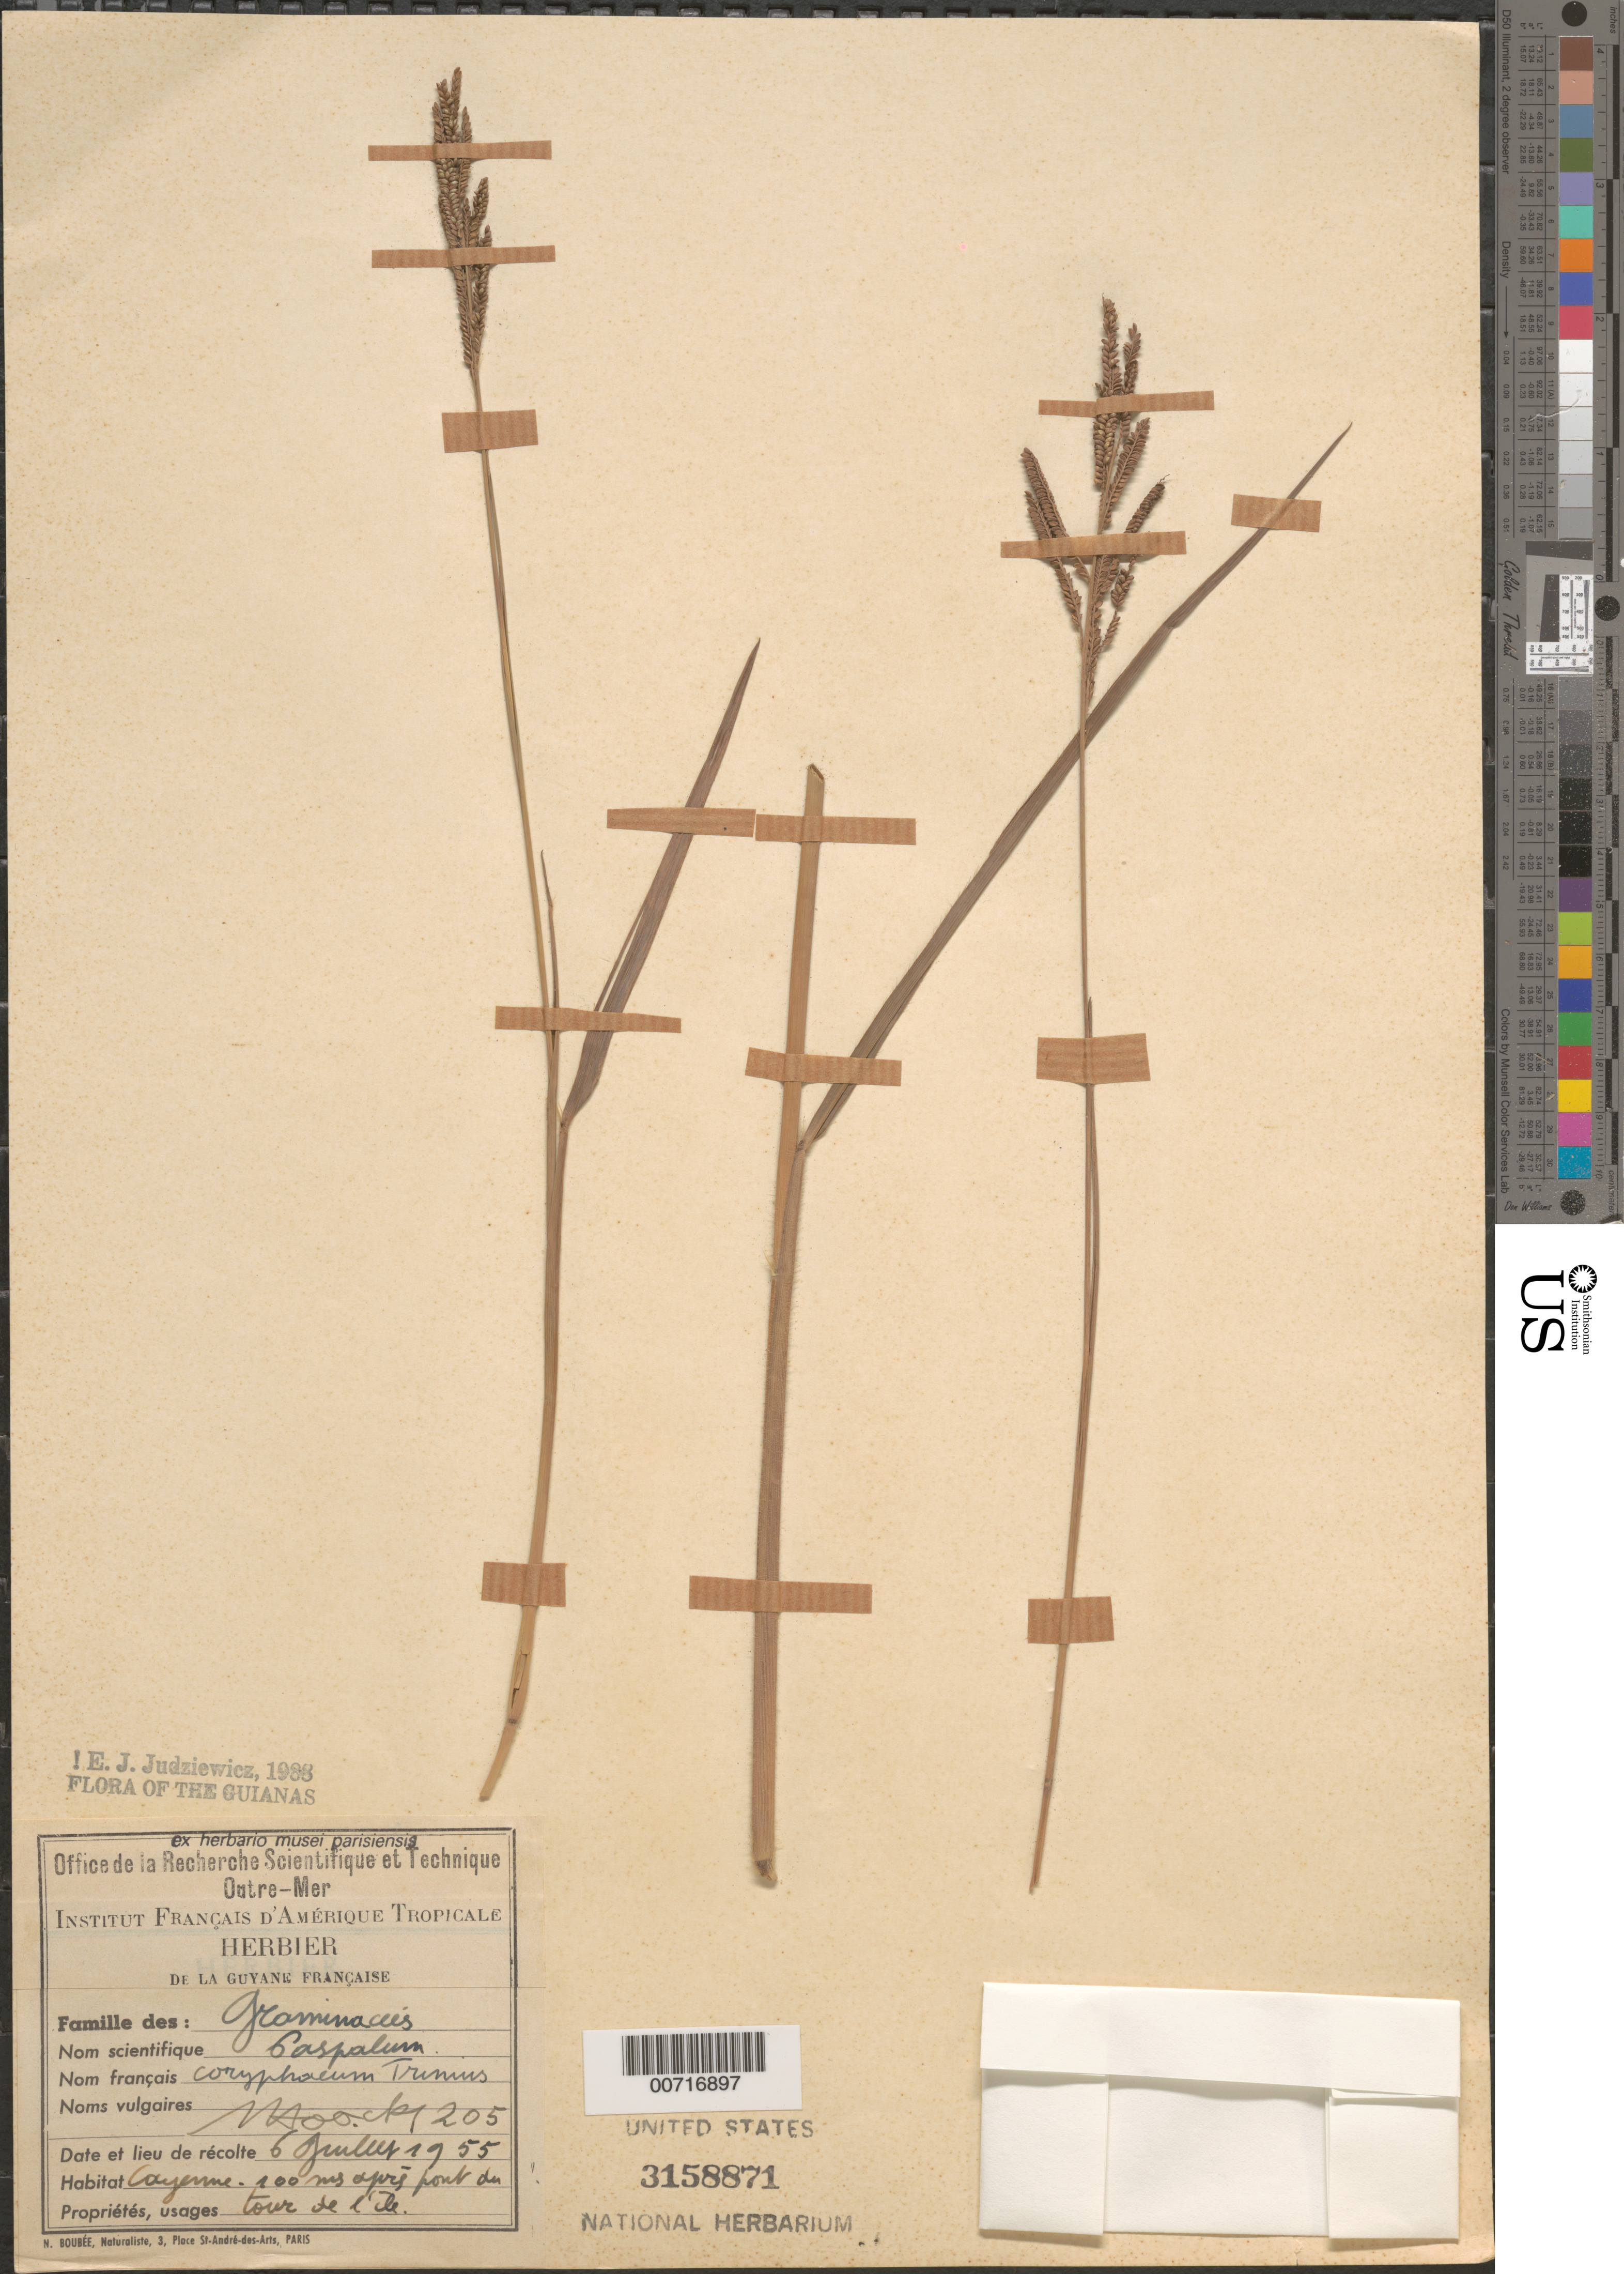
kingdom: Plantae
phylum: Tracheophyta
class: Liliopsida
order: Poales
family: Poaceae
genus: Paspalum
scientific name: Paspalum coryphaeum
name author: Trin.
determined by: Judziewicz, E. J.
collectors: J. Hoock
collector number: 205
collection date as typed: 6-Jul-55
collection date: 1955-07-06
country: French Guiana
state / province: Cayenne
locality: Cayenne, 100 m après pont du tour de l'ile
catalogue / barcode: US 3158871